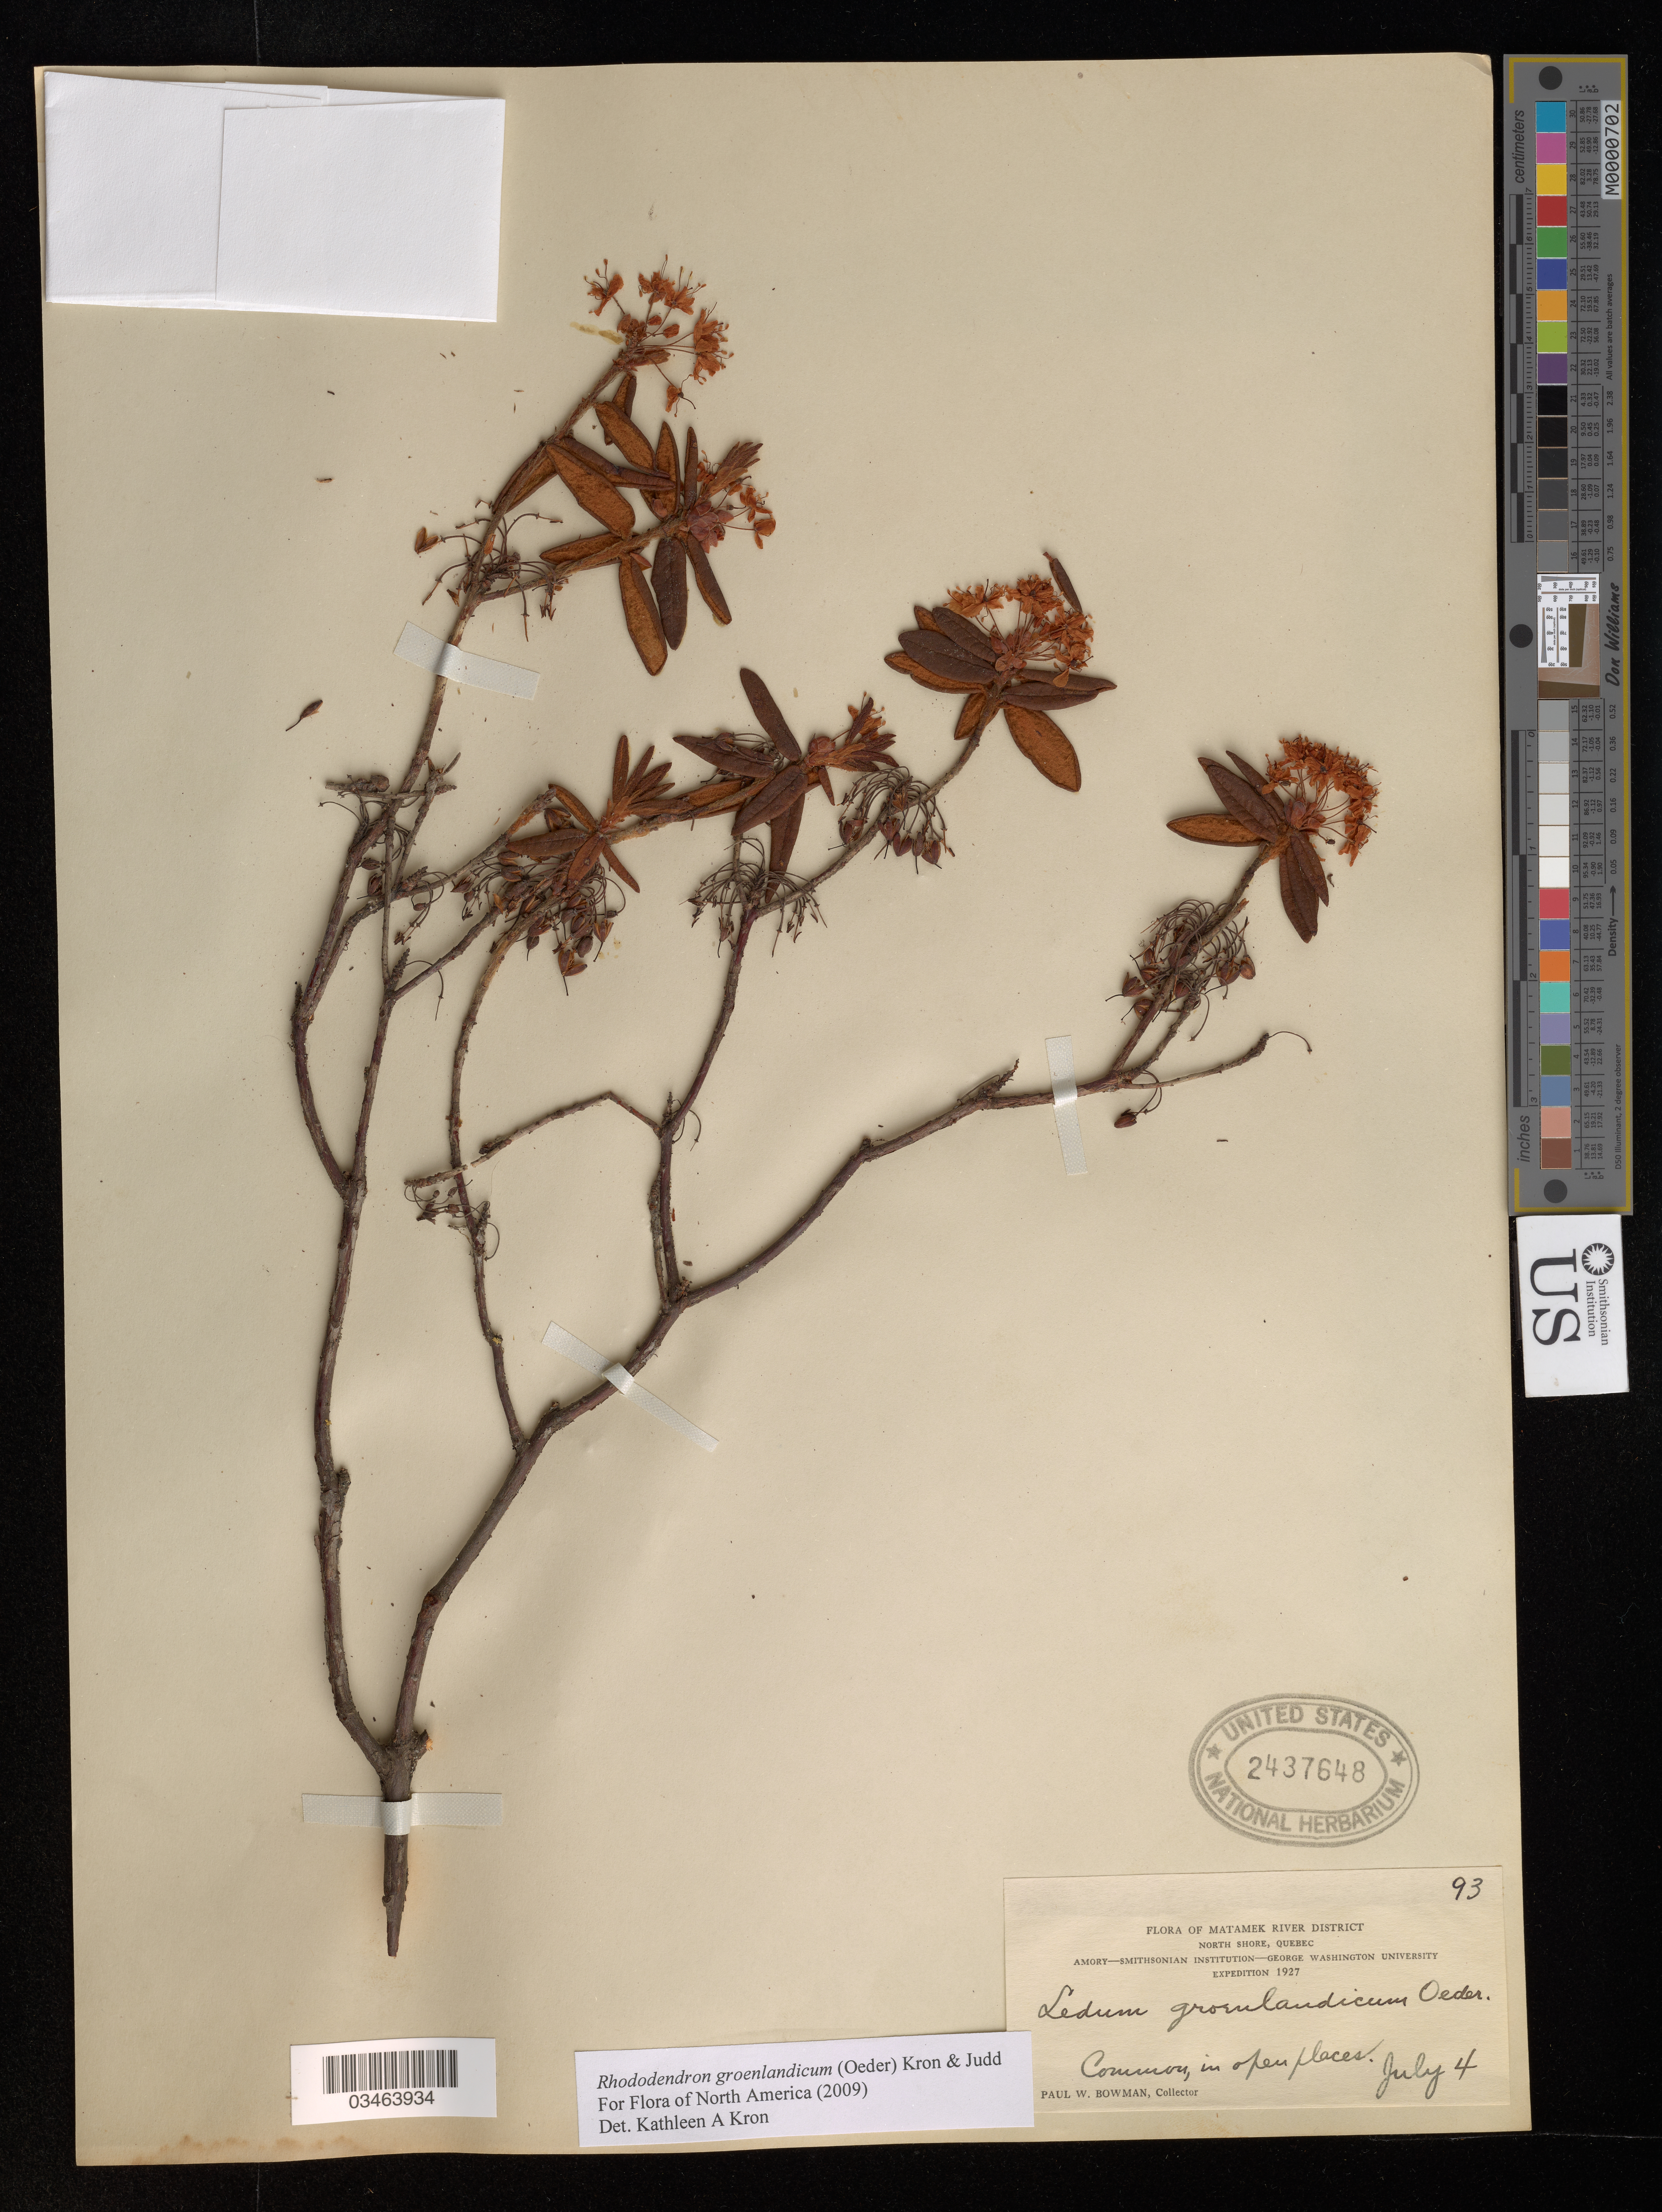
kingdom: Plantae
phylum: Tracheophyta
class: Magnoliopsida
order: Ericales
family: Ericaceae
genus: Rhododendron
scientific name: Rhododendron groenlandicum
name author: (Oeder) Kron & Judd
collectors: P. Bowman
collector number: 93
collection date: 1927-07-04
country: Canada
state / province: Quebec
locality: Matamek River District. North Shore.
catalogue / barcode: US 2437648